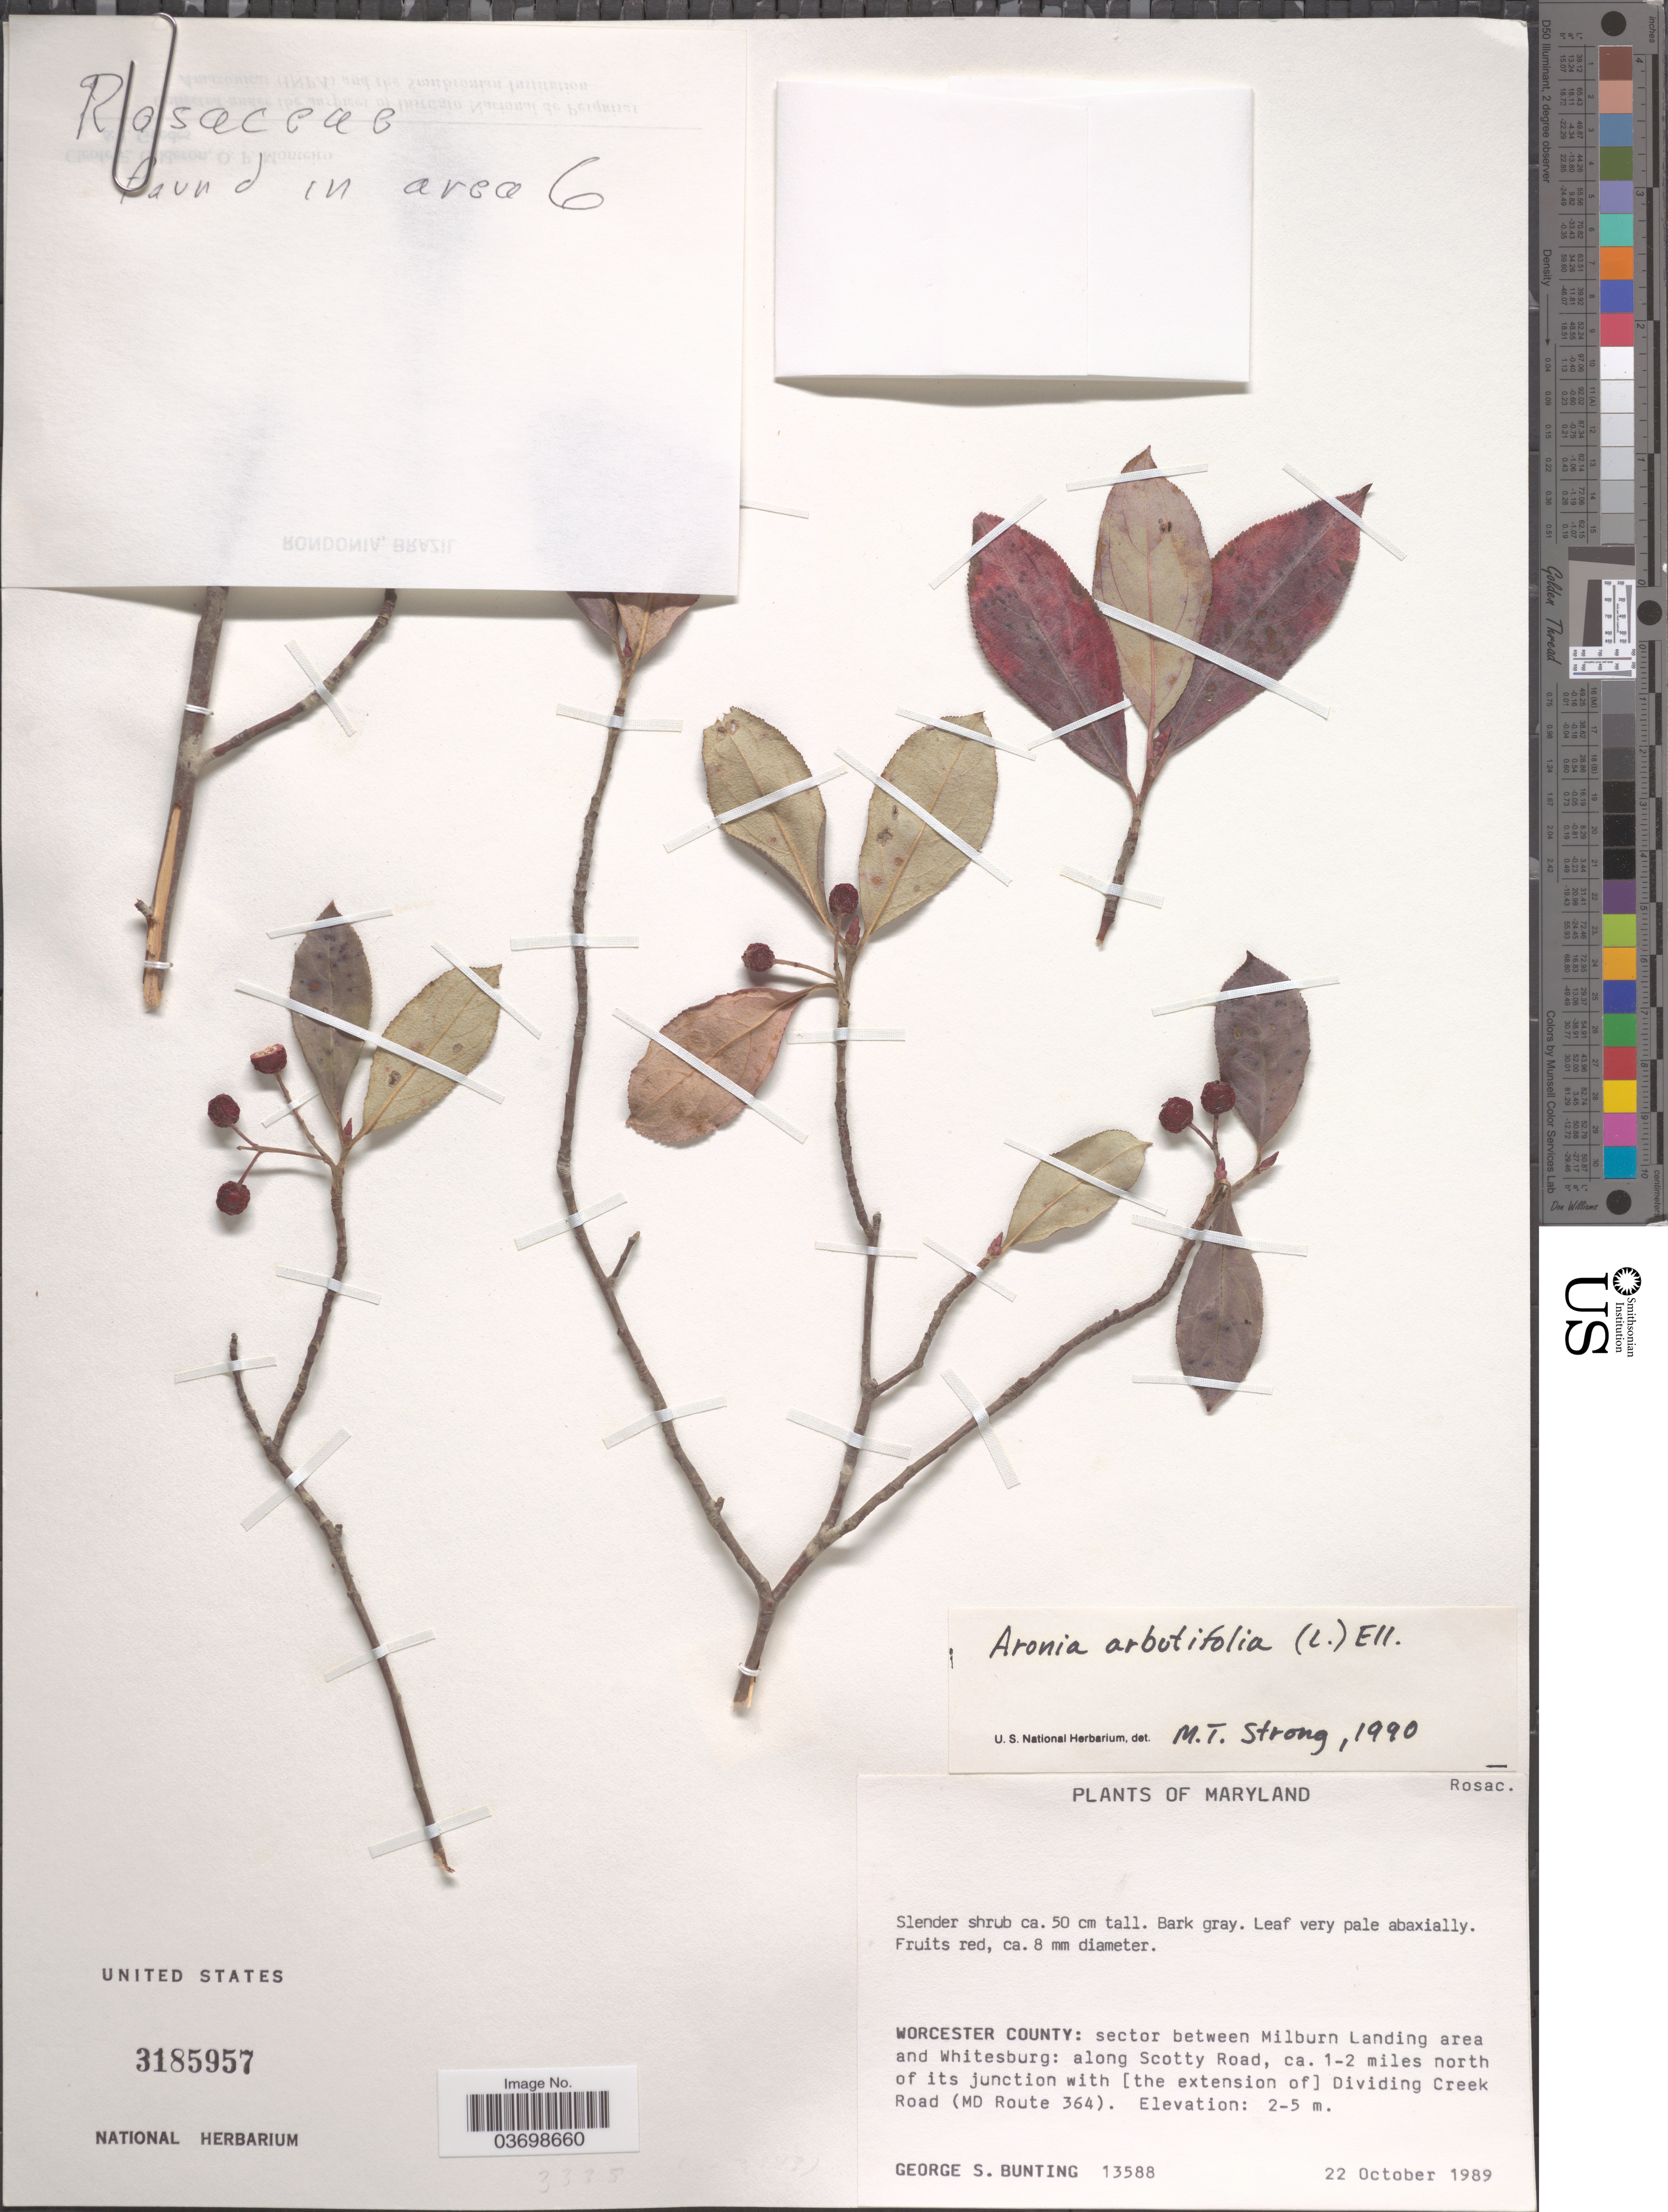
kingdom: Plantae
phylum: Tracheophyta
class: Magnoliopsida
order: Rosales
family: Rosaceae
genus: Aronia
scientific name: Aronia arbutifolia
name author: (L.) Pers.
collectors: G. S. Bunting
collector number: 13588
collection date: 1989-10-22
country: United States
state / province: Maryland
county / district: Worcester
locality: Worcester County: sector between Milburn Landing area and Whitesburg: along Scotty Road, ca. 1-2 miles north of its junction with [the extension of] Dividing Creek Road [MD Route 364].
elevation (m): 2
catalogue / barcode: US 3185957